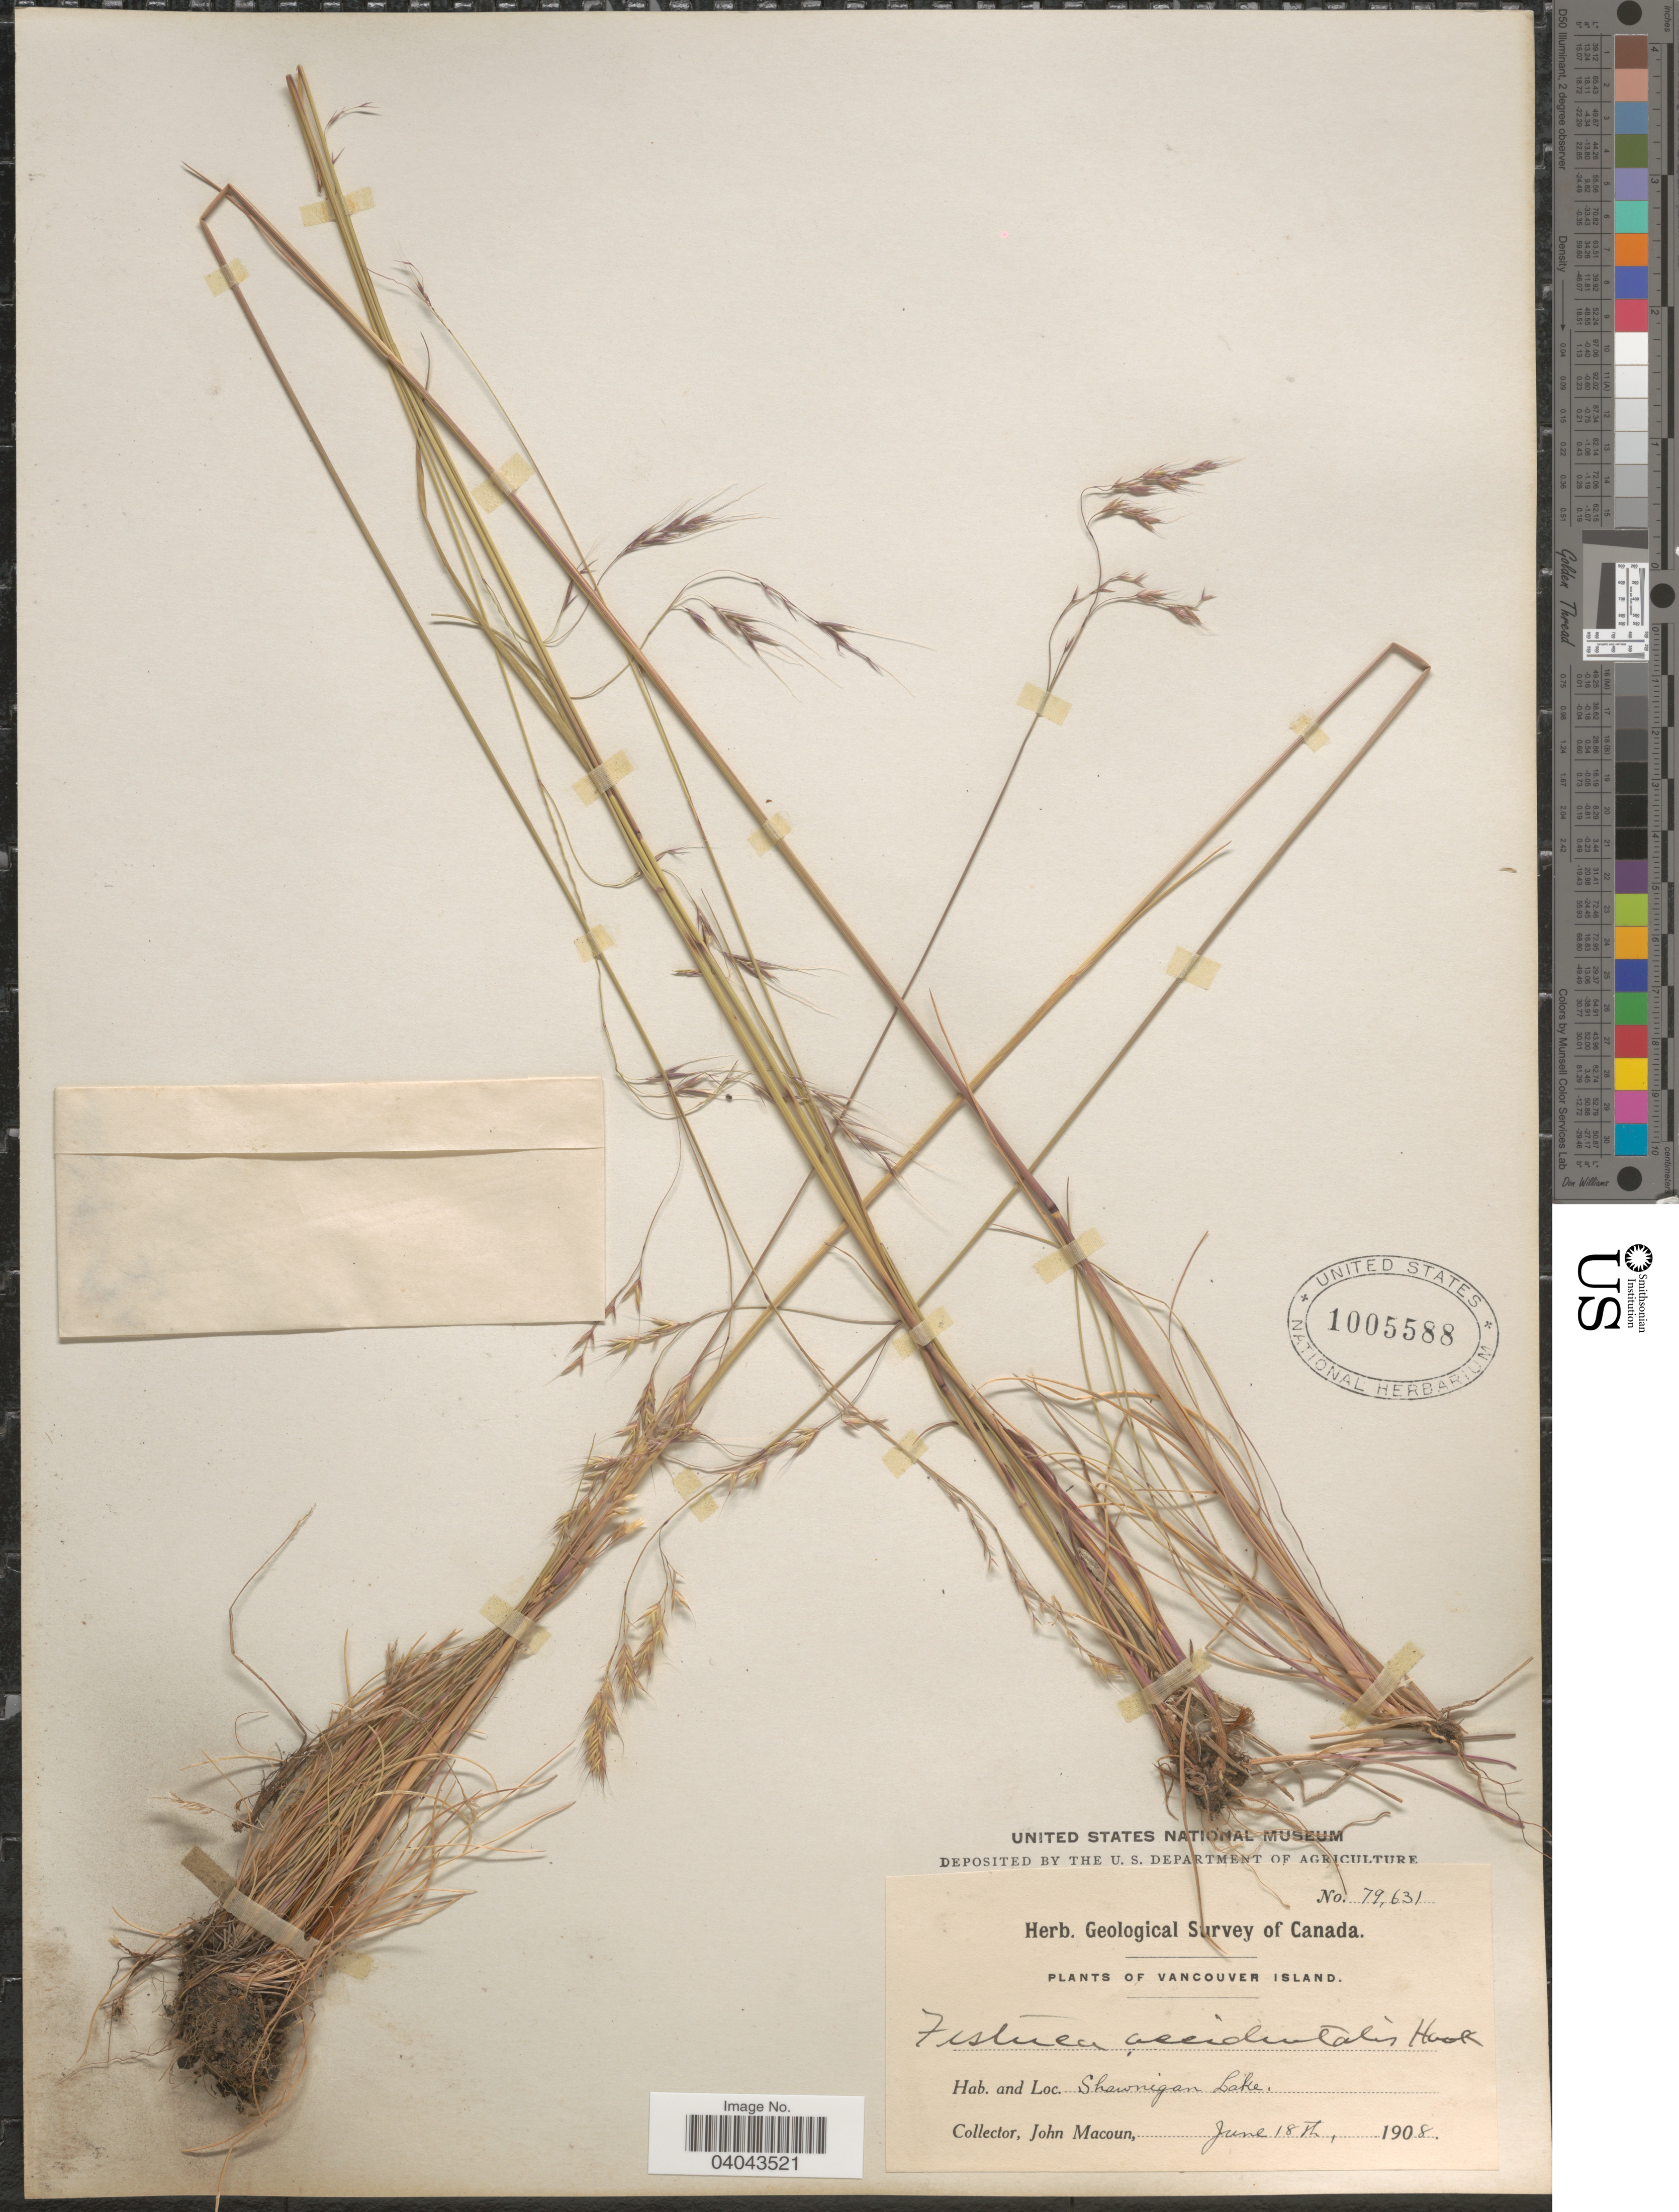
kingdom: Plantae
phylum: Tracheophyta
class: Liliopsida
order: Poales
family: Poaceae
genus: Festuca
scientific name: Festuca occidentalis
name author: Hook.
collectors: J. Macoun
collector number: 79631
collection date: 1908-06-18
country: Canada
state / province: British Columbia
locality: Vancouver Island. Shawnigan Lake.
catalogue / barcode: US 1005588